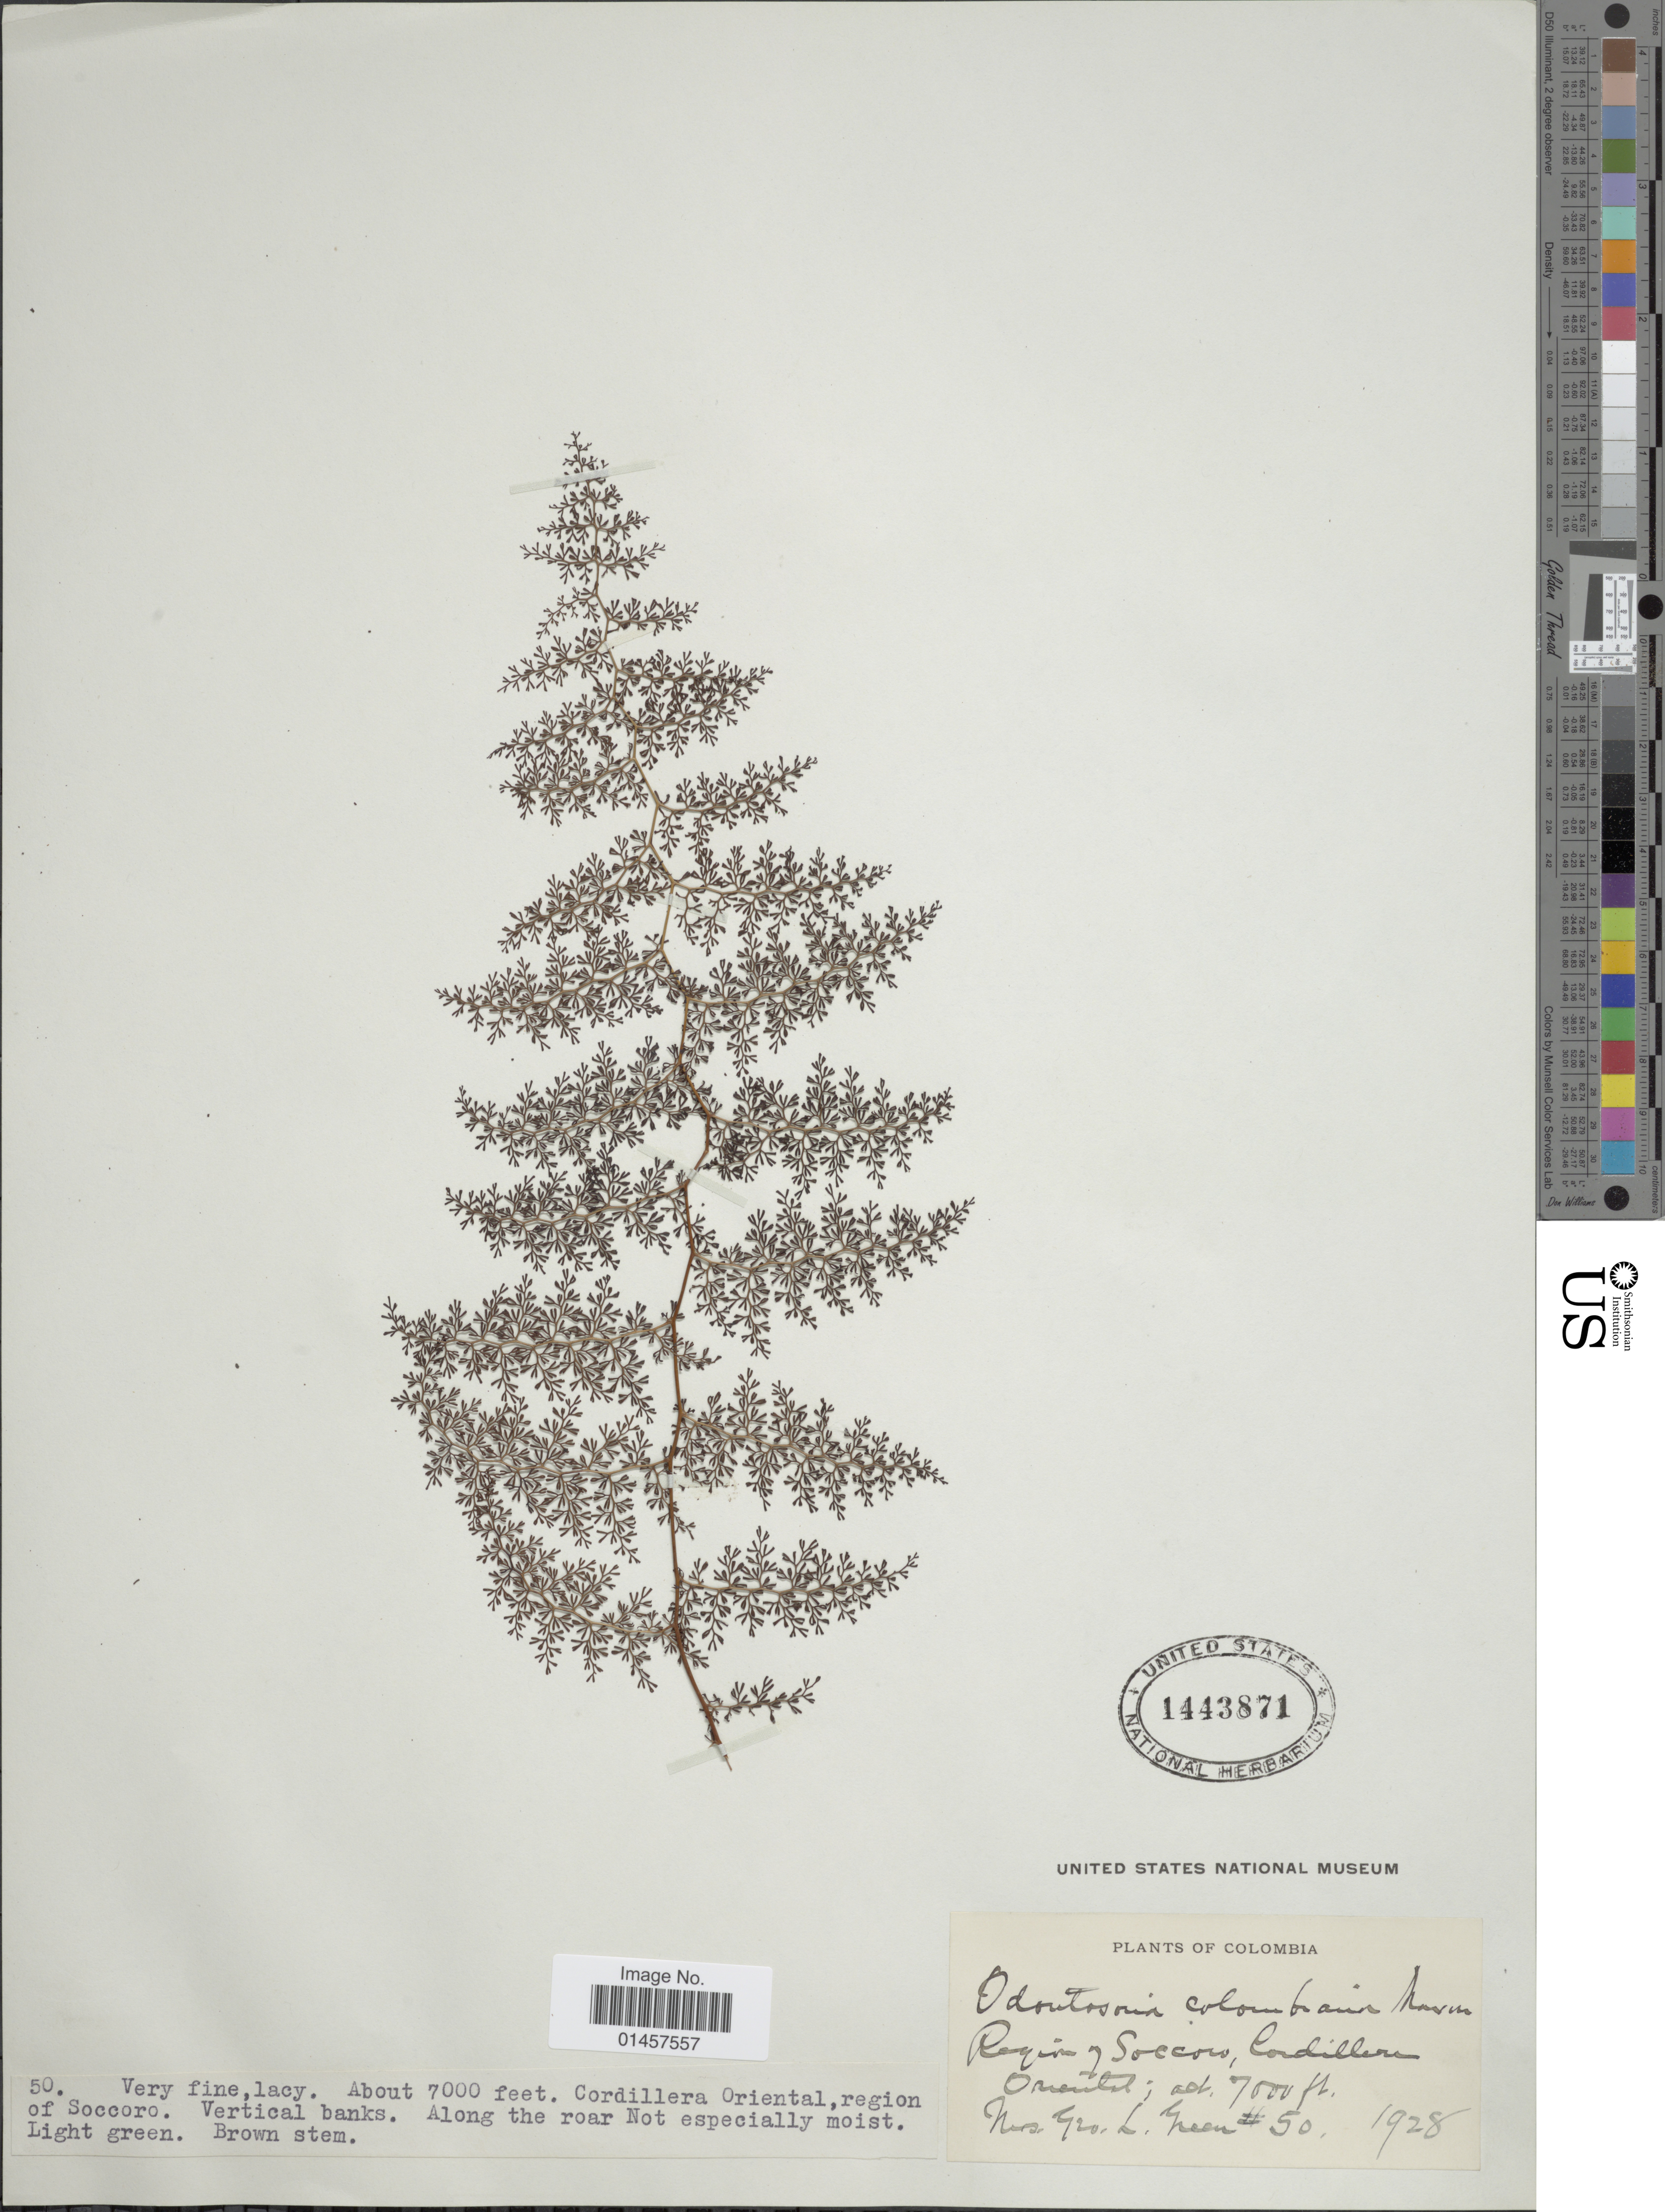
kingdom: Plantae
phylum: Tracheophyta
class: Polypodiopsida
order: Polypodiales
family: Lindsaeaceae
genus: Odontosoria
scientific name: Odontosoria colombiana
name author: Maxon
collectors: G. Green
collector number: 50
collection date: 1928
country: Colombia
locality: Region Soccoro, Cordillera Oriental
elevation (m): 2134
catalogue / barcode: US 1443871